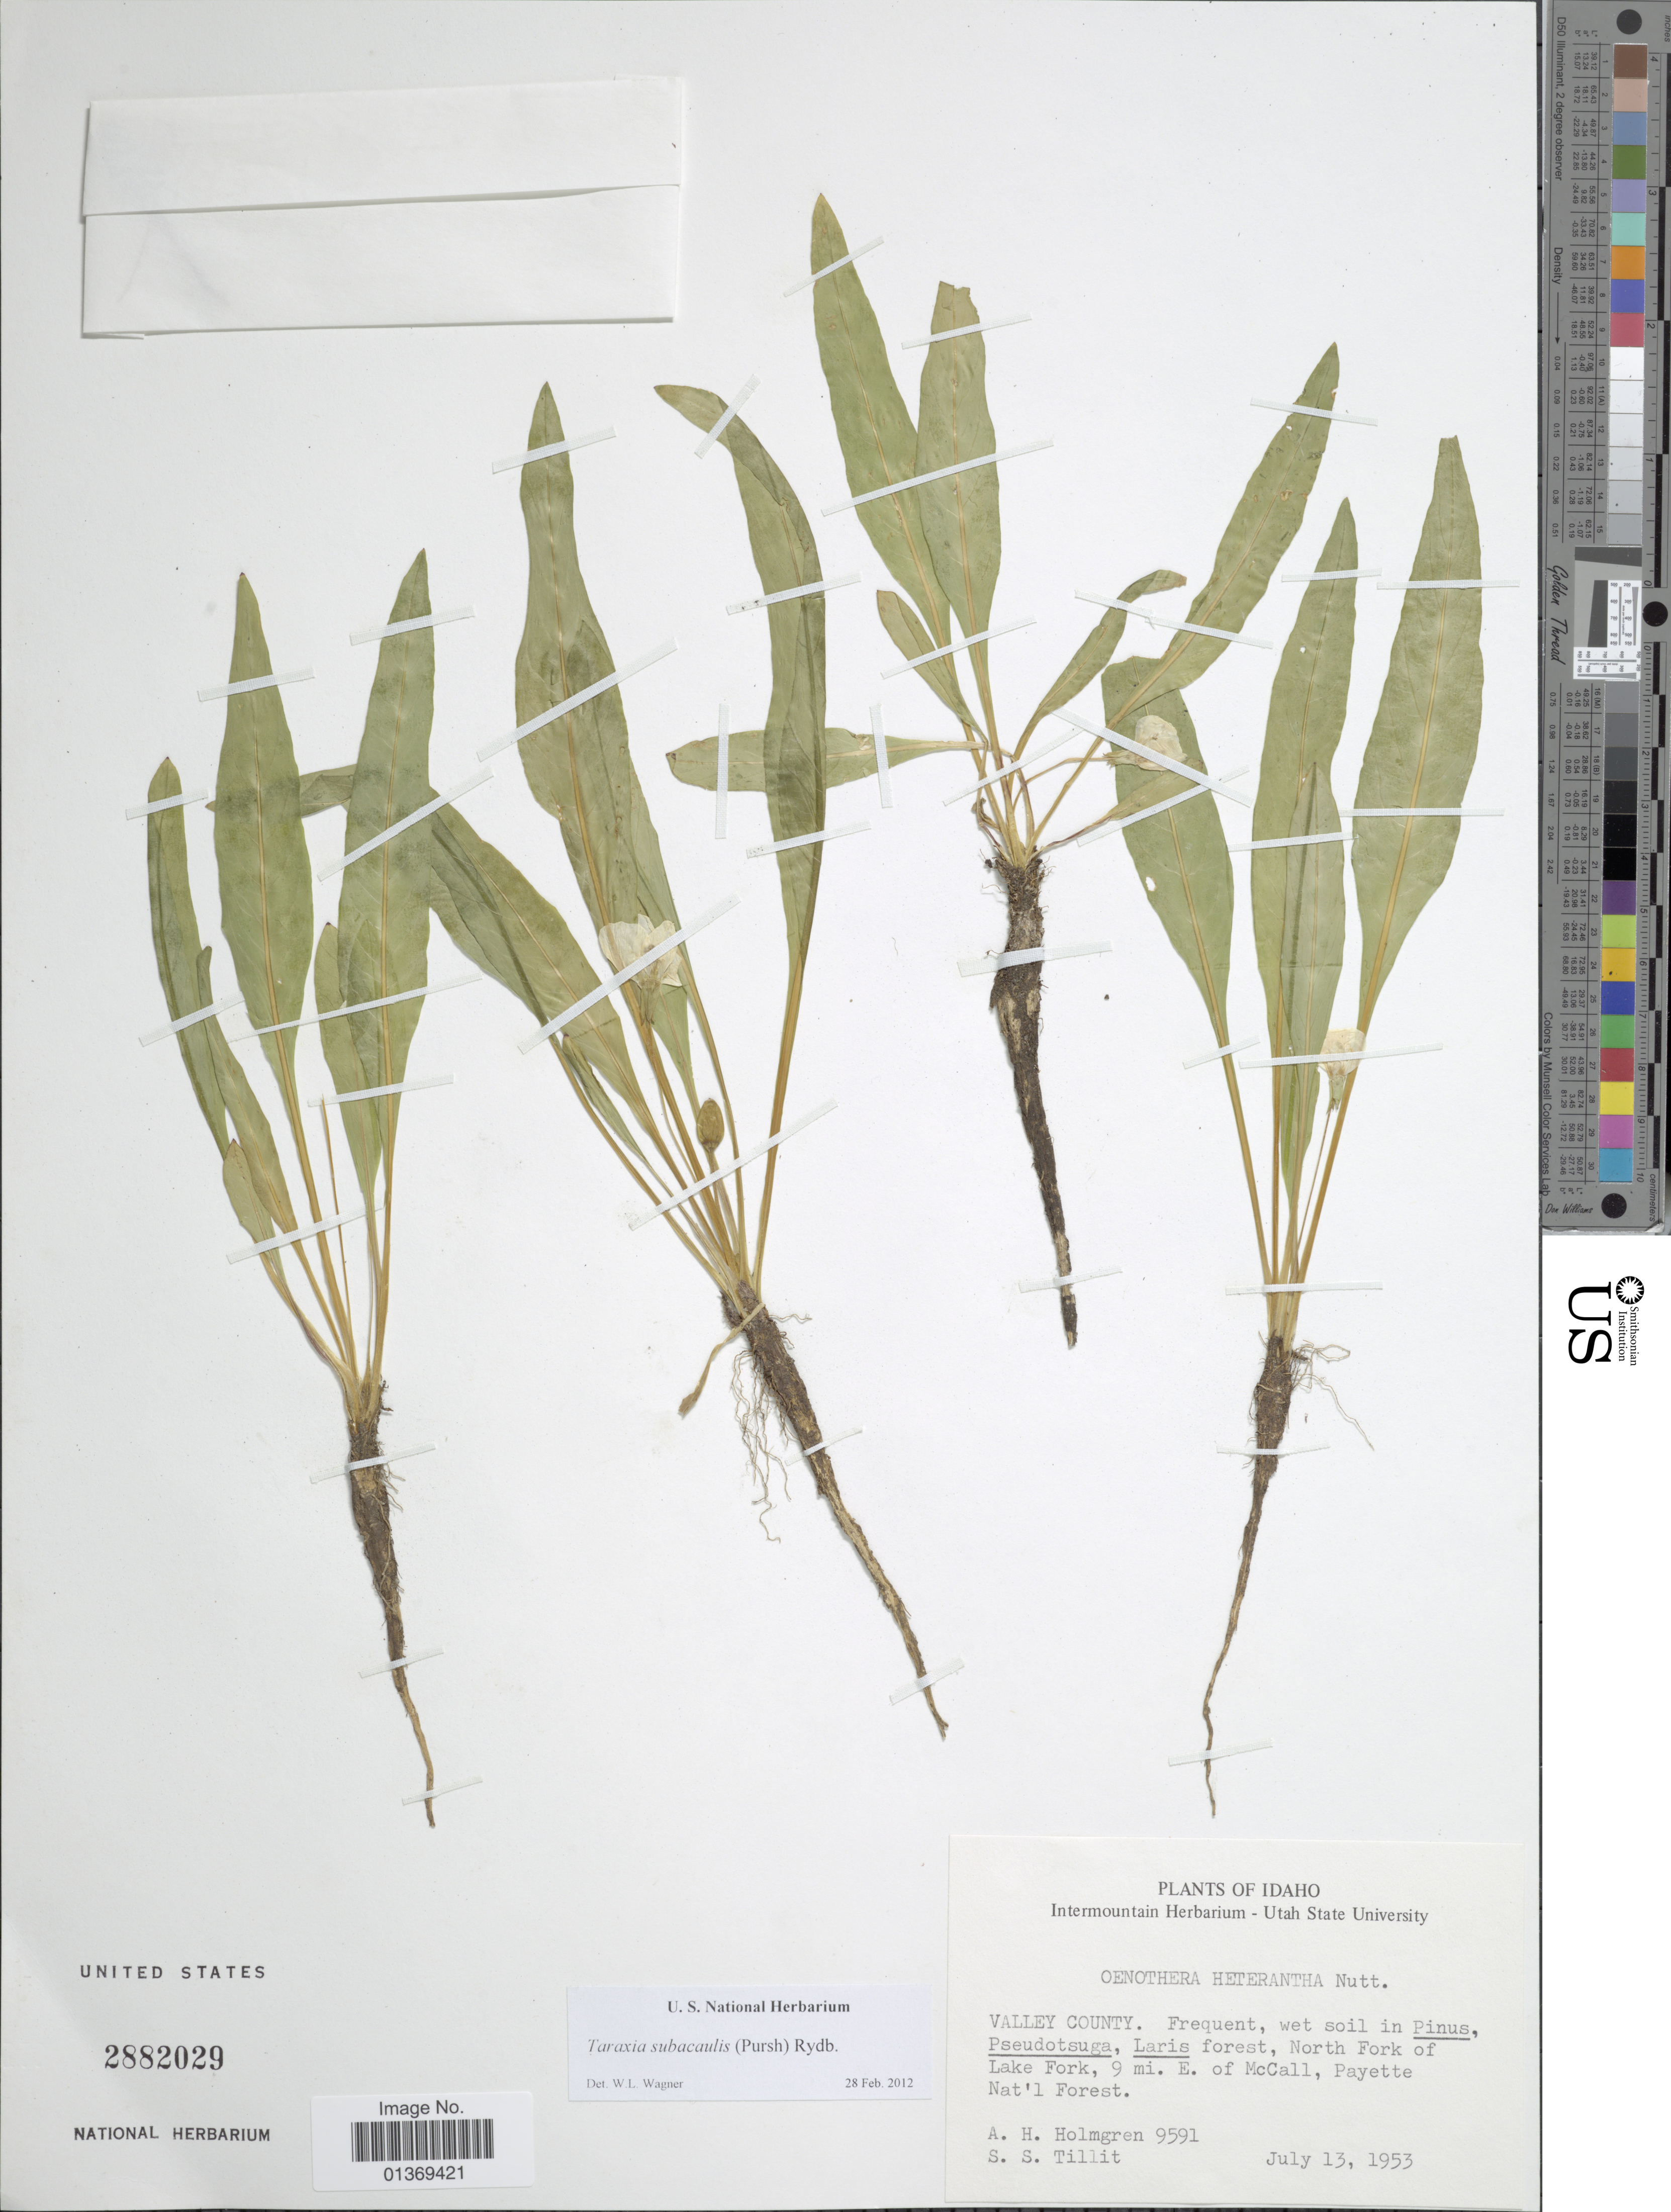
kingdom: Plantae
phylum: Tracheophyta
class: Magnoliopsida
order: Myrtales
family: Onagraceae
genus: Taraxia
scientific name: Taraxia subacaulis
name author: (Pursh) Rydb.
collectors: A. H. Holmgren & S. Tillit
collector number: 9591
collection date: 1953-07-13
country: United States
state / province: Idaho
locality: Valley County. North Fork of Lake Fork, 9 mi. E. of McCall, Payette Nat'l Forest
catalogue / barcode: US 2882029